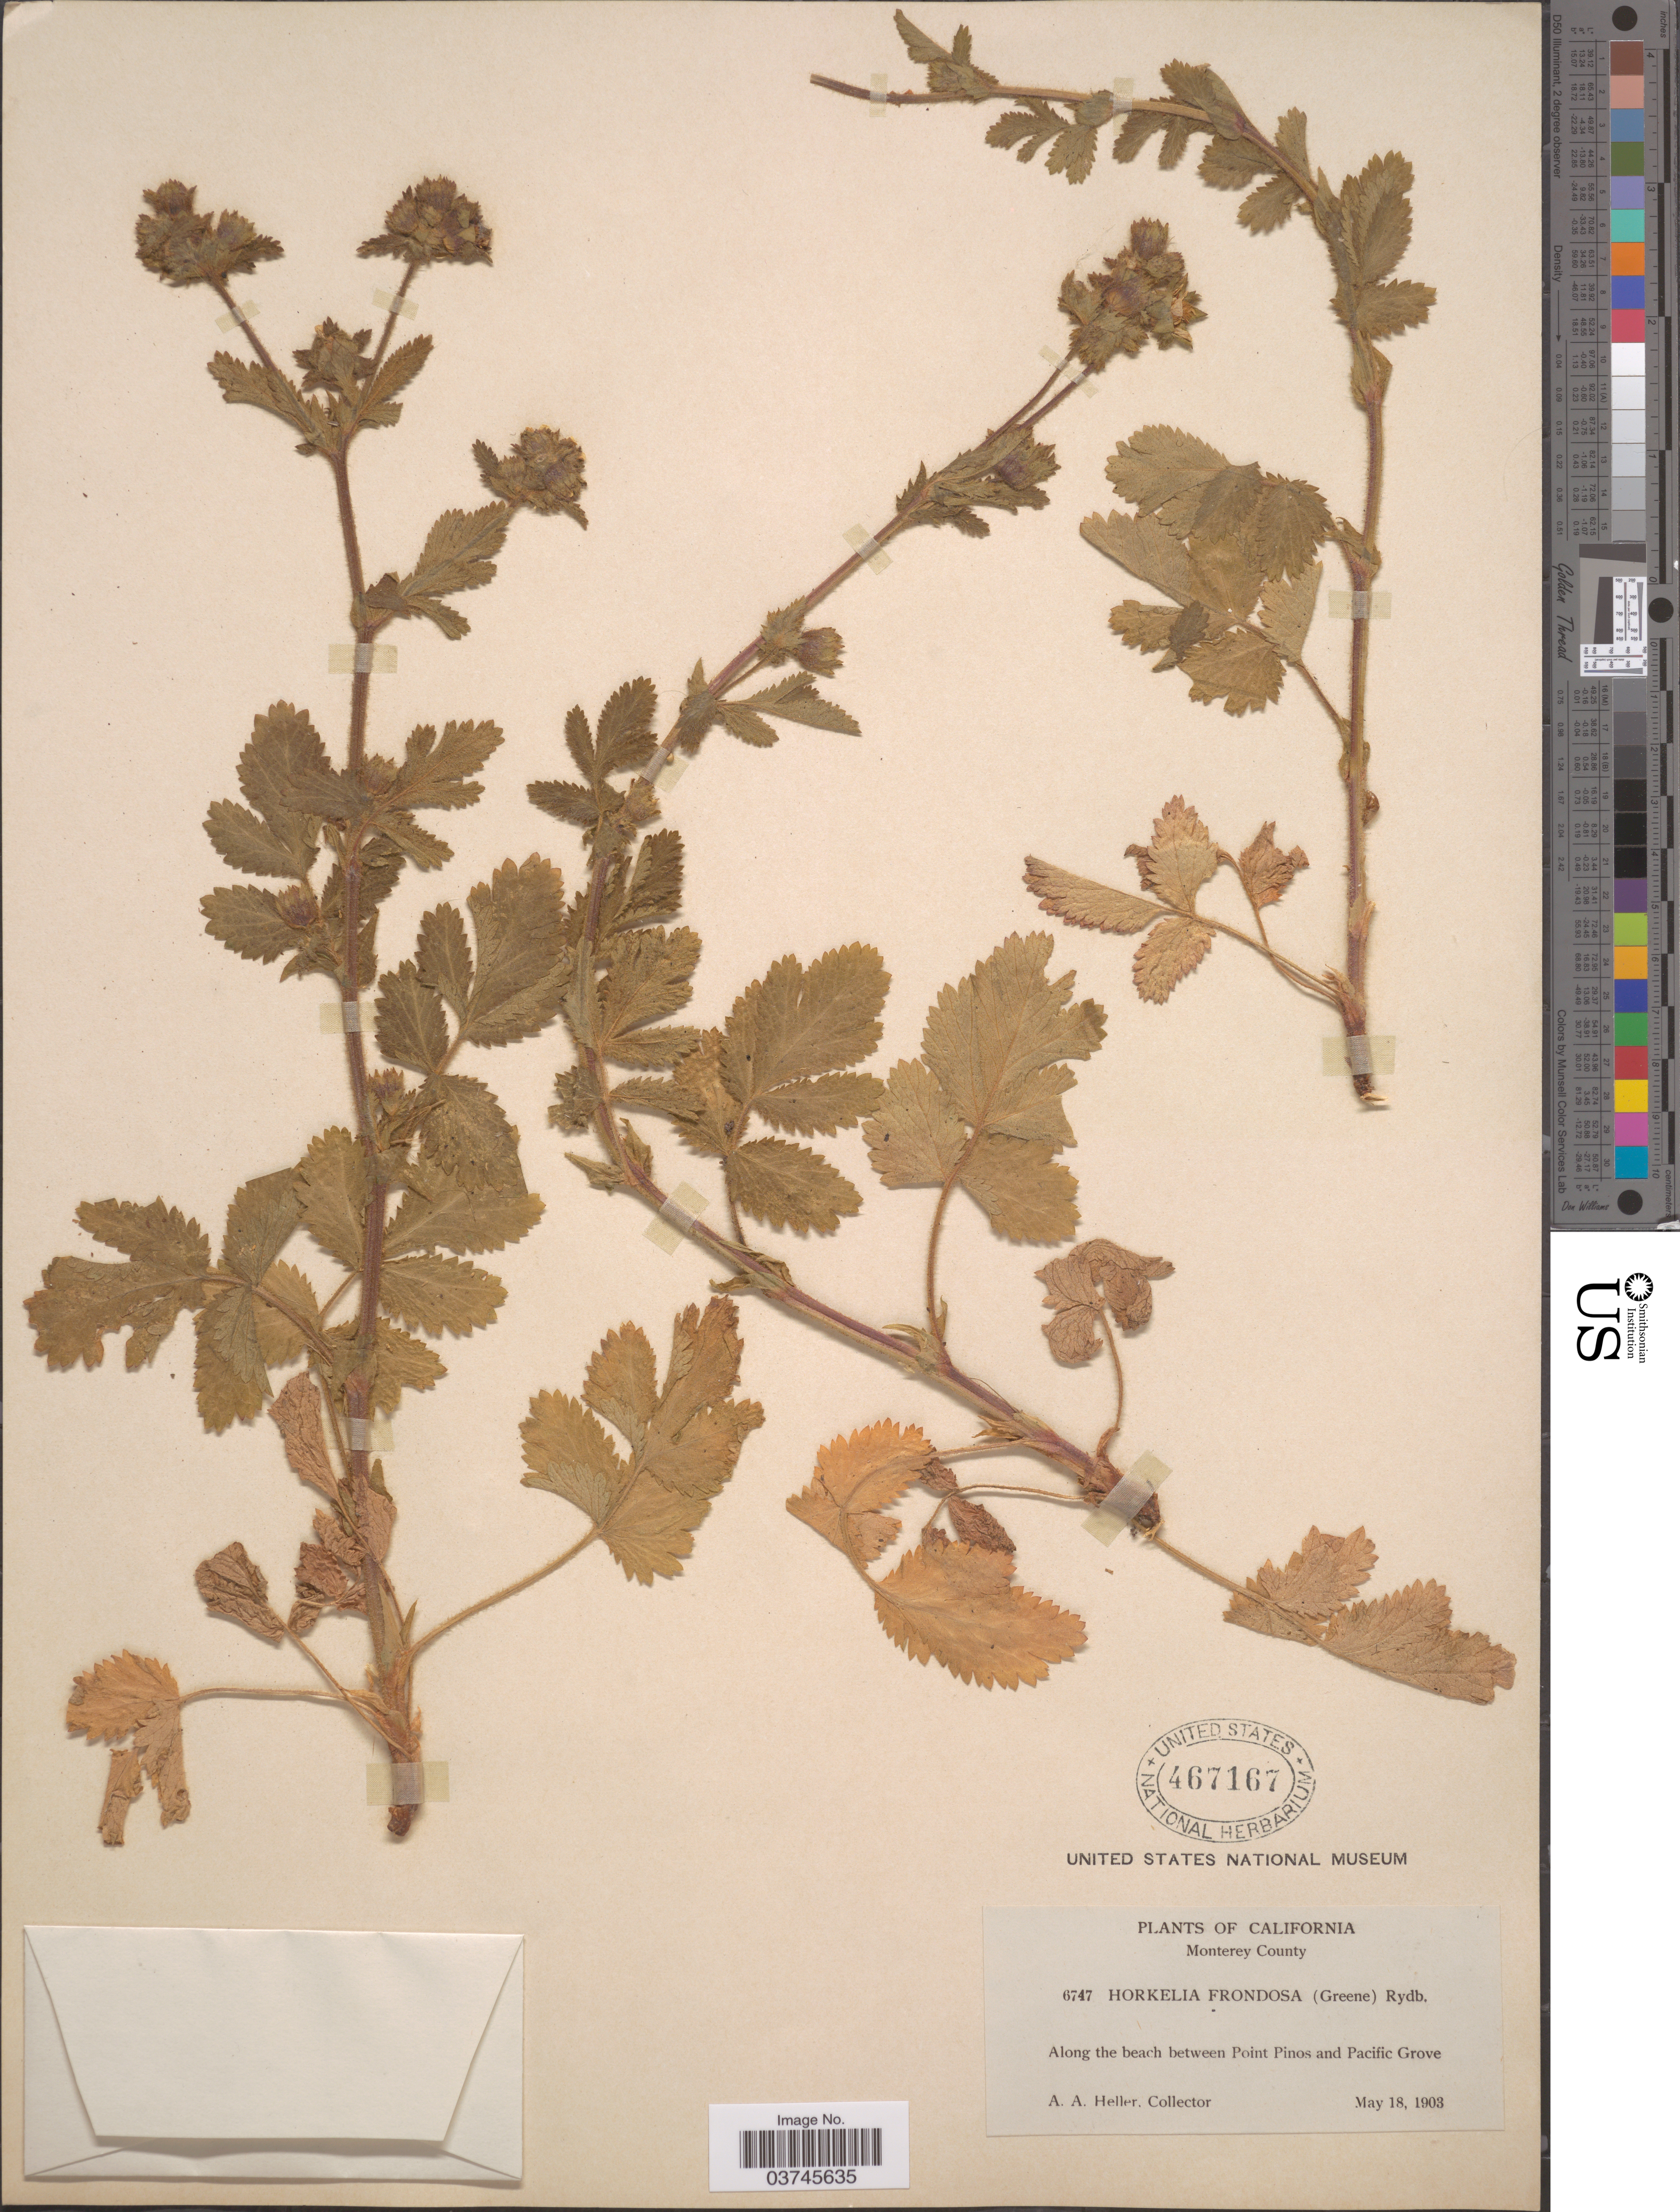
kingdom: Plantae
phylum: Tracheophyta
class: Magnoliopsida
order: Rosales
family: Rosaceae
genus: Potentilla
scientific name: Potentilla californica var. frondosa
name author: (Elmer) Jeps.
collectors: A. A. Heller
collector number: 6747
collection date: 1903-05-18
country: United States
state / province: California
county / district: Monterey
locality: Monterey County. Along the beach between Point Pinos and Pacific Grove.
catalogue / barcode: US 467167